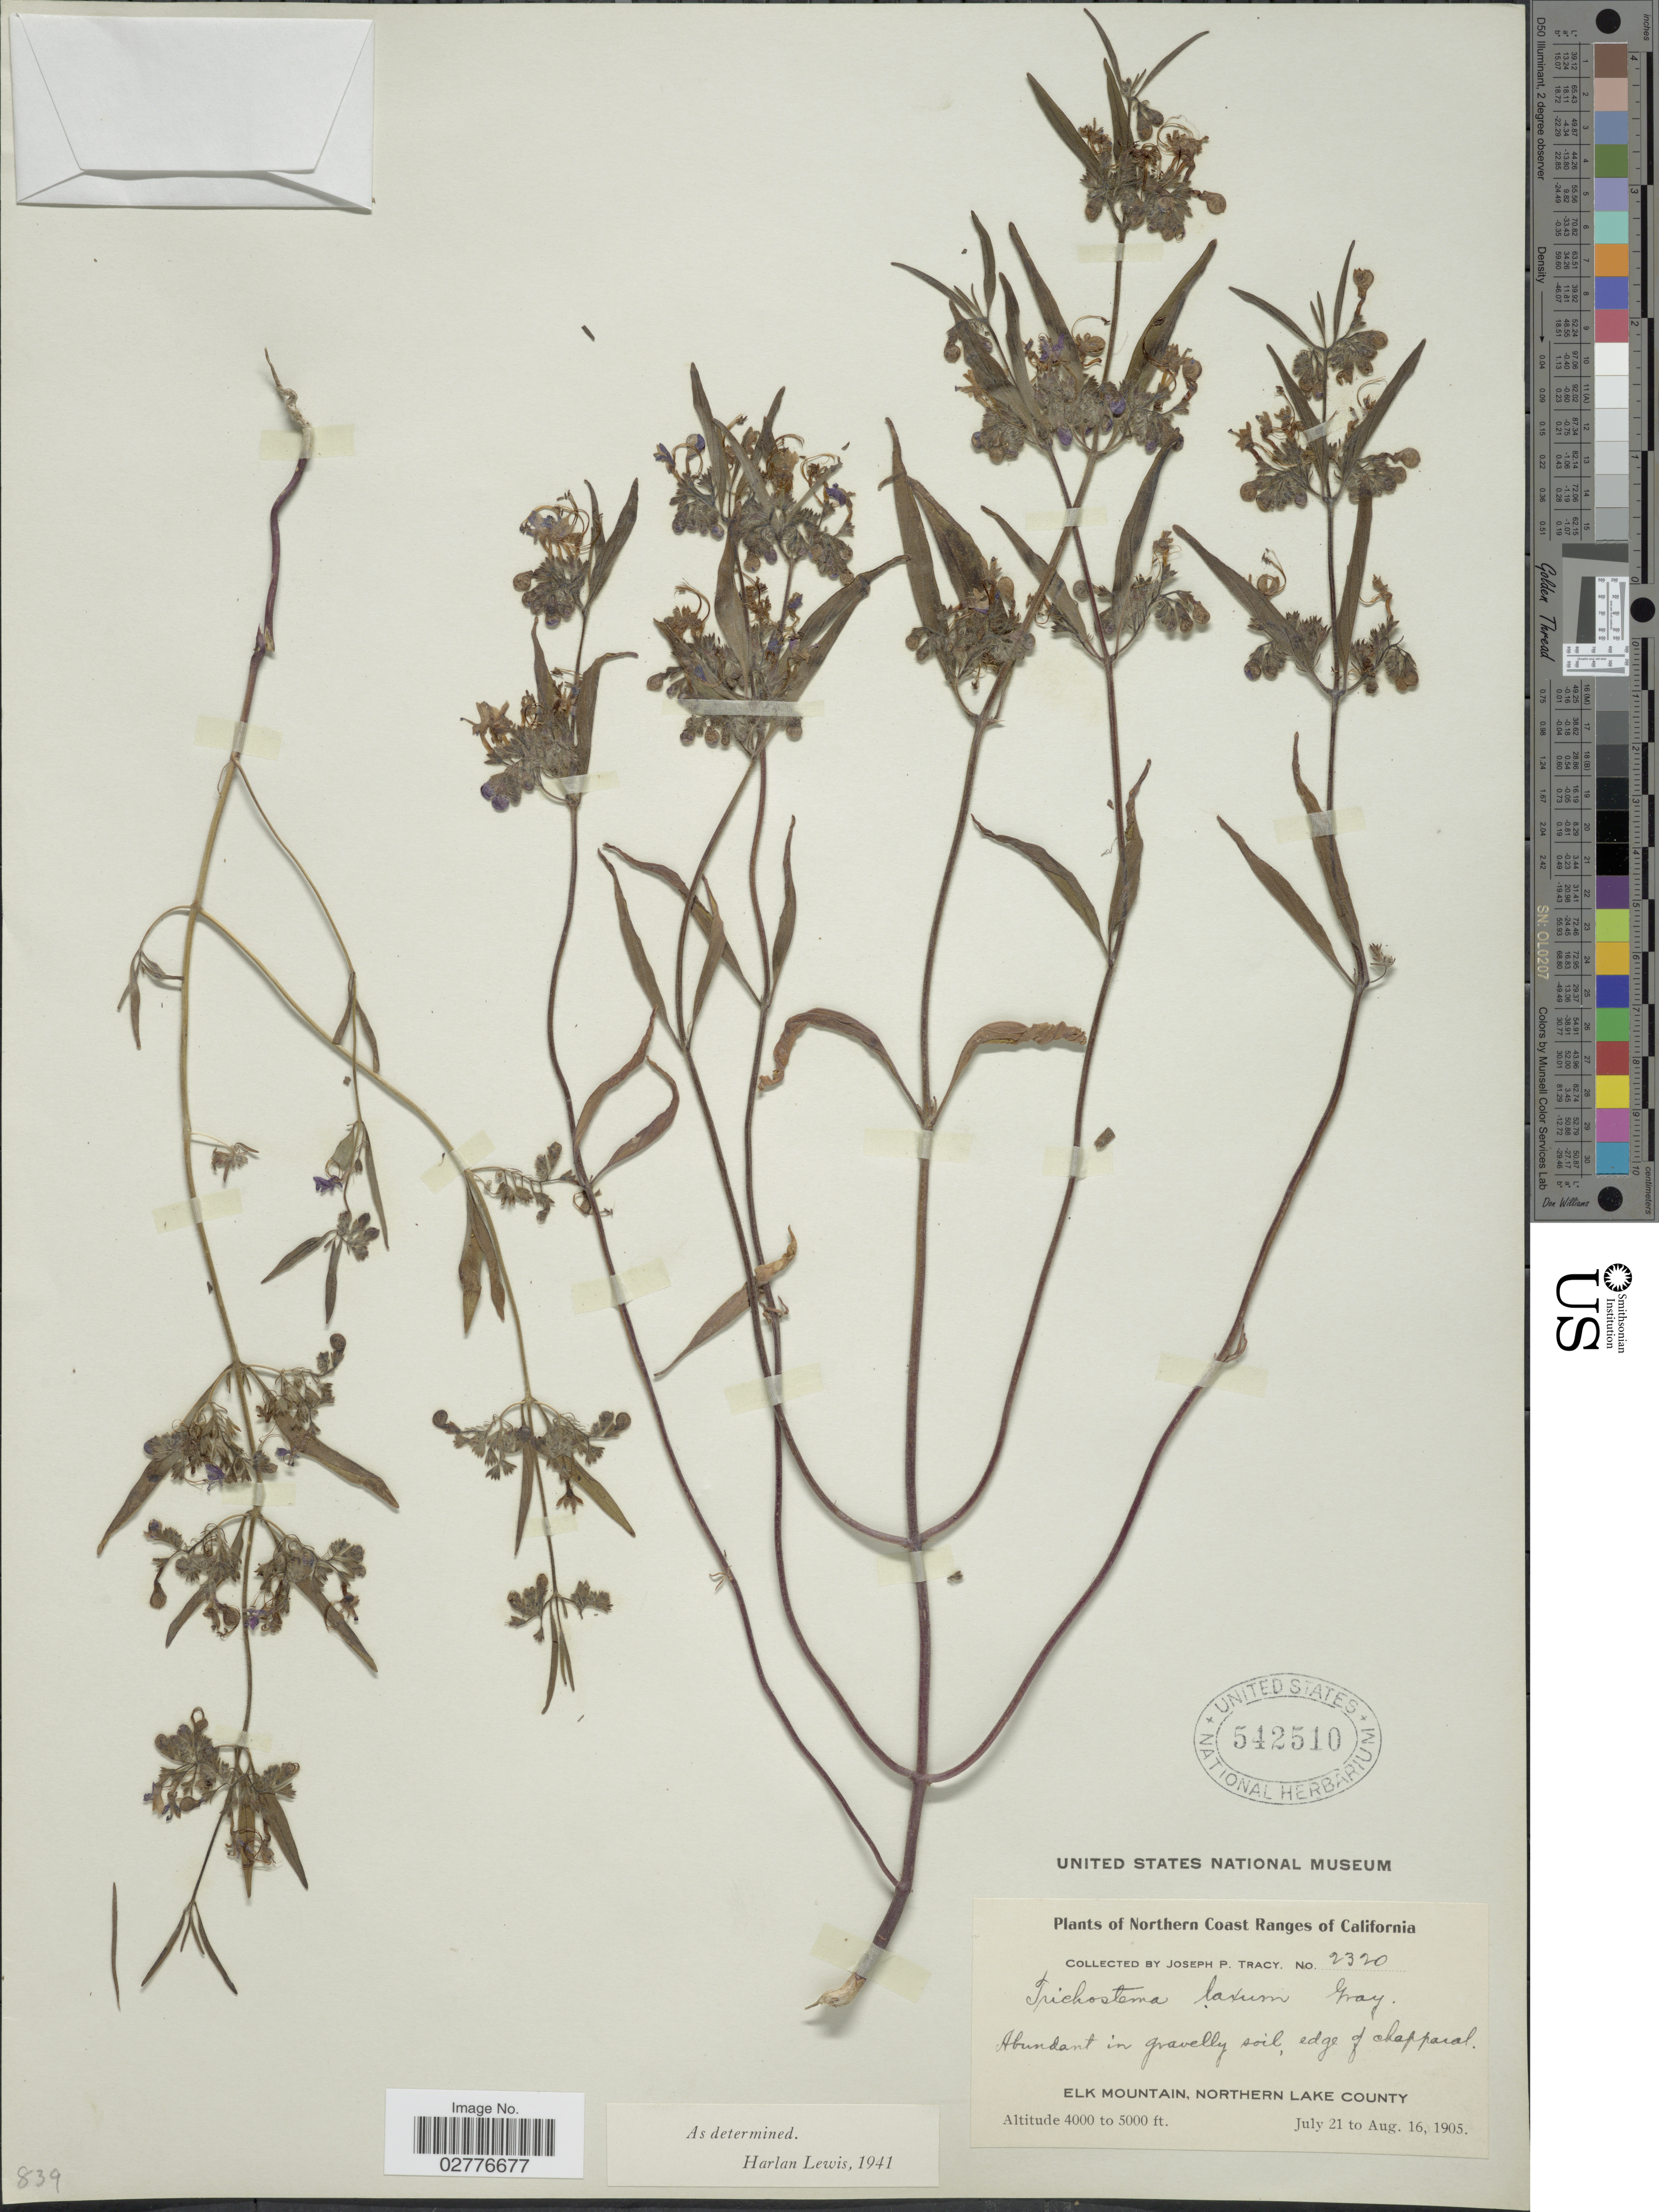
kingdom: Plantae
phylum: Tracheophyta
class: Magnoliopsida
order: Lamiales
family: Lamiaceae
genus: Trichostema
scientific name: Trichostema lanatum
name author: Benth.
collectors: J. Tracy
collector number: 2320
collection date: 1905-07-21/1905-08-16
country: United States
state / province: California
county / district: Lake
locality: Northern Coast Ranges of California. Elk Mountain, Northern Lake County.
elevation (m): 1219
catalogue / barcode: US 542510